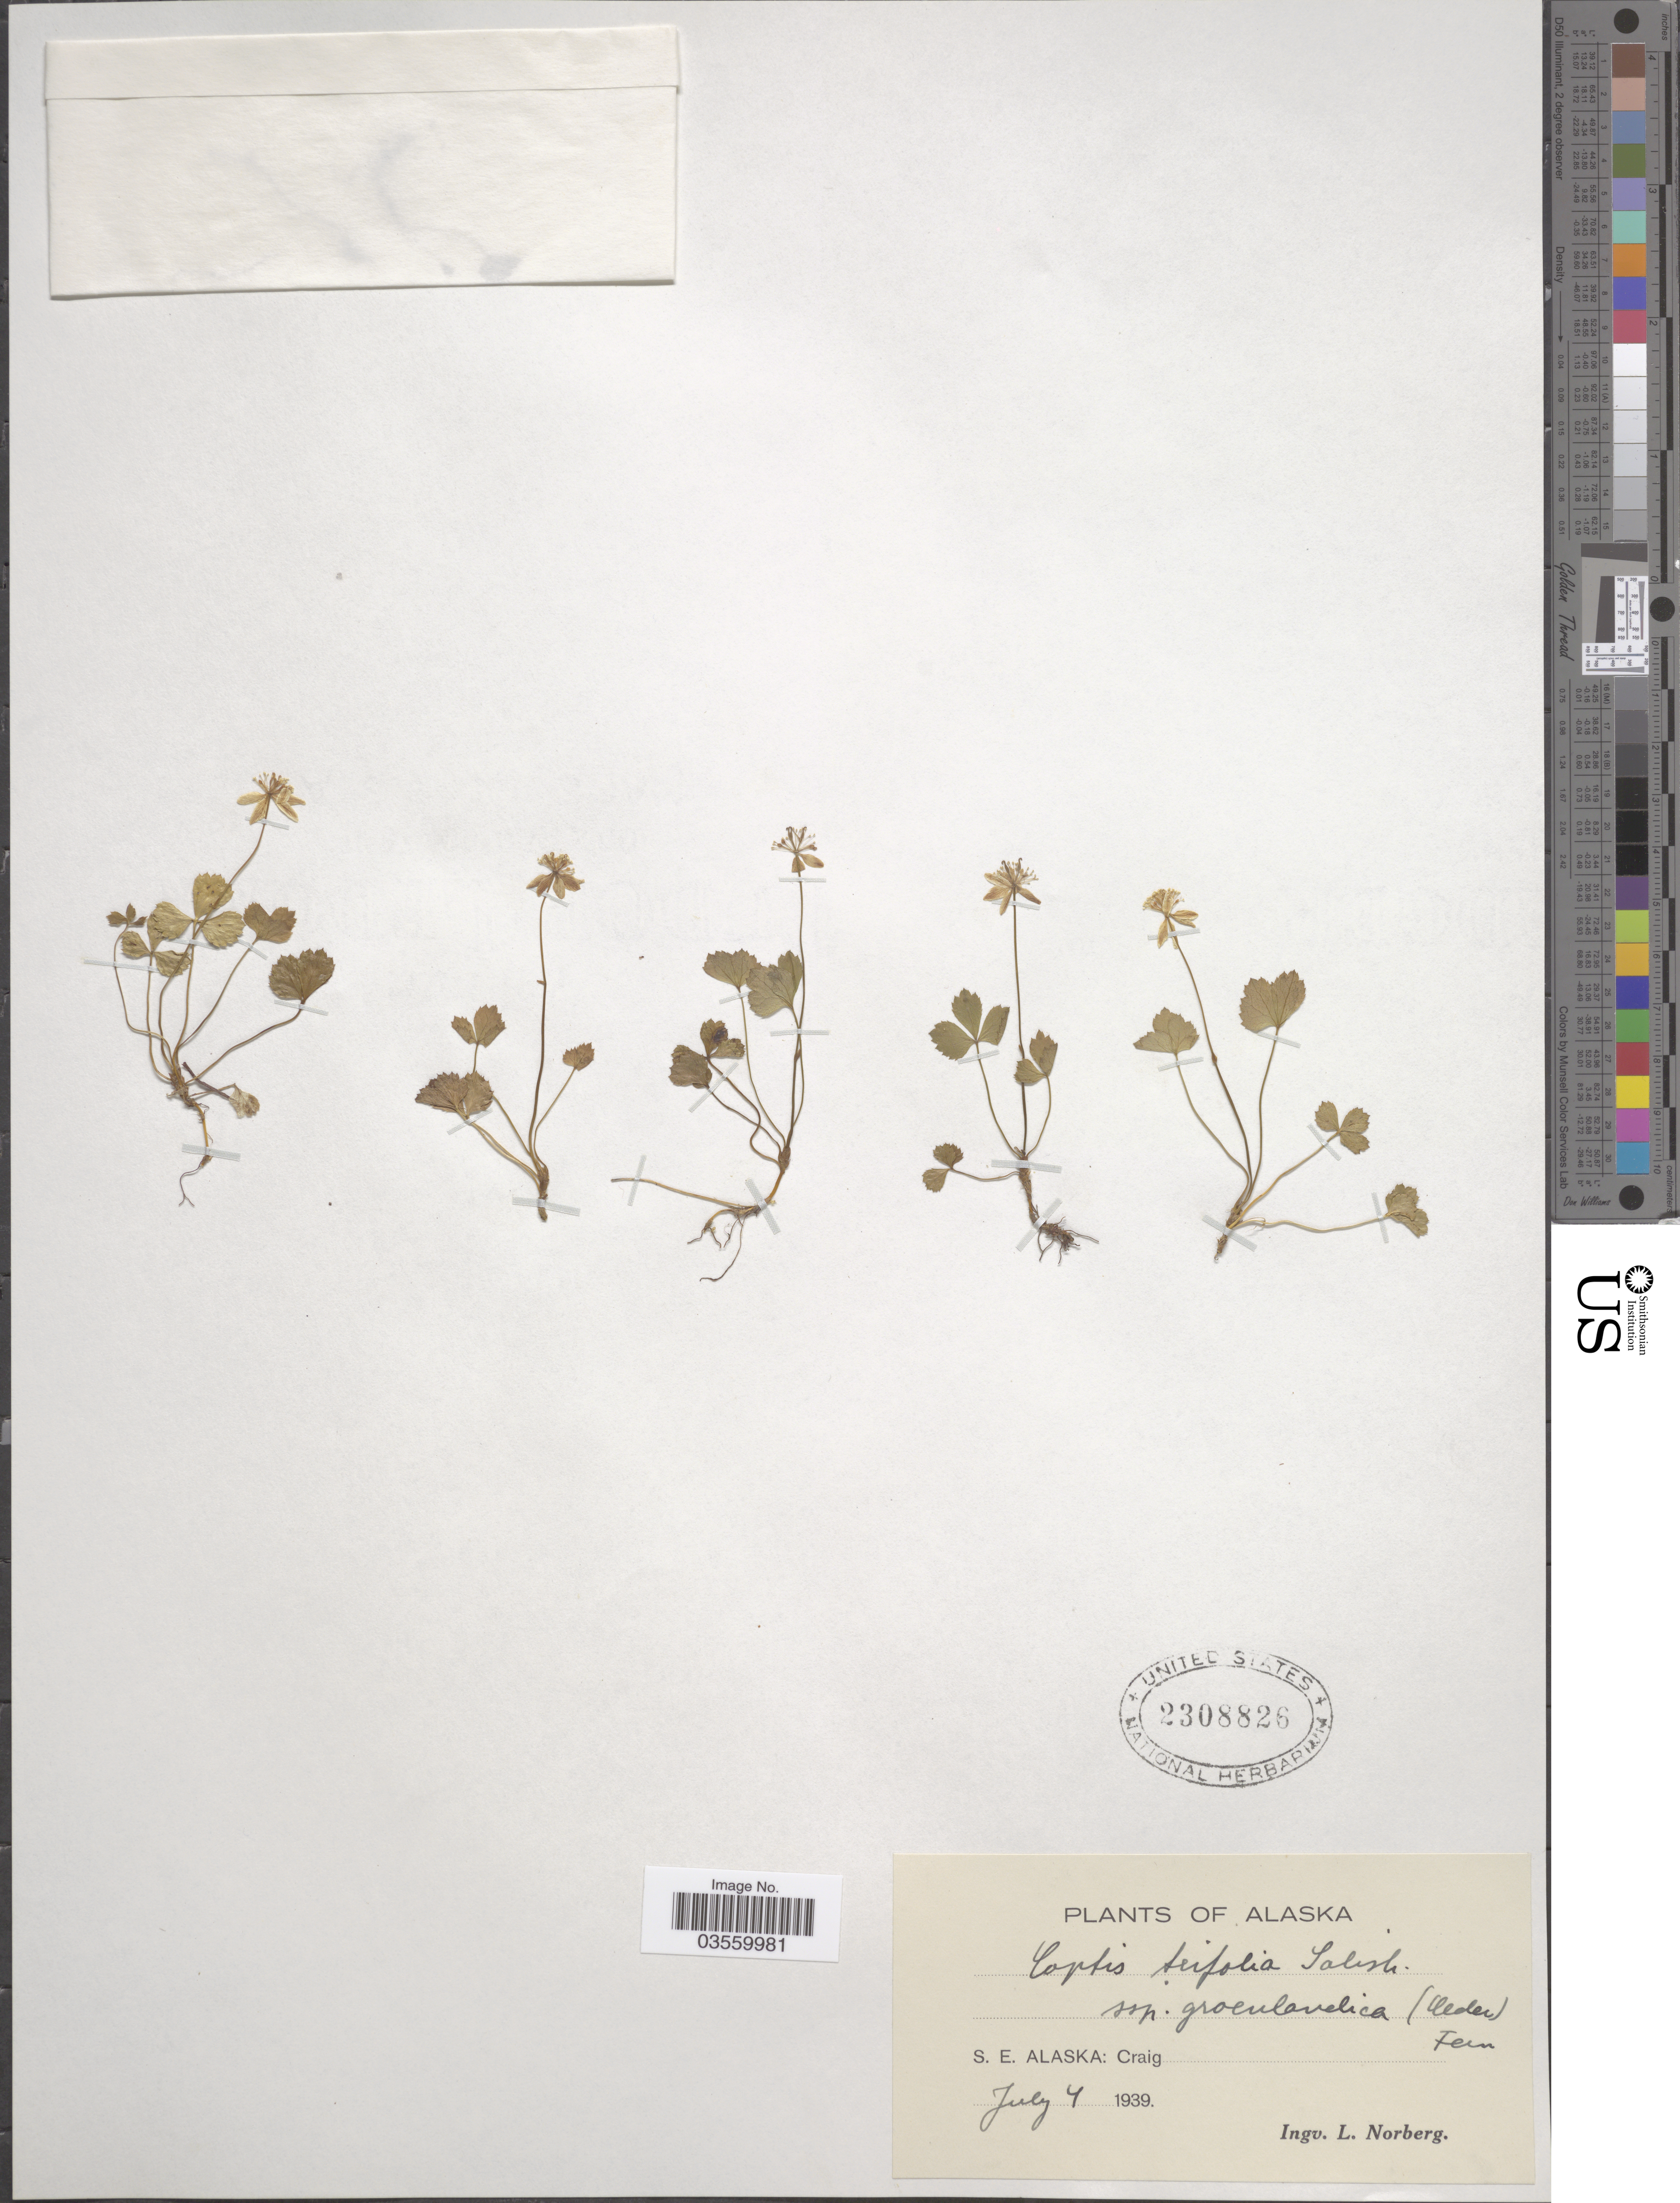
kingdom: Plantae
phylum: Tracheophyta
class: Magnoliopsida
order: Ranunculales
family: Ranunculaceae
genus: Coptis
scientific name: Coptis trifolia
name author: (L.) Salisb.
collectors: I. Norberg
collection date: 1939-07-04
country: United States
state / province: Alaska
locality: S. E. Alaska: Craig.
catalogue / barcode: US 2308826